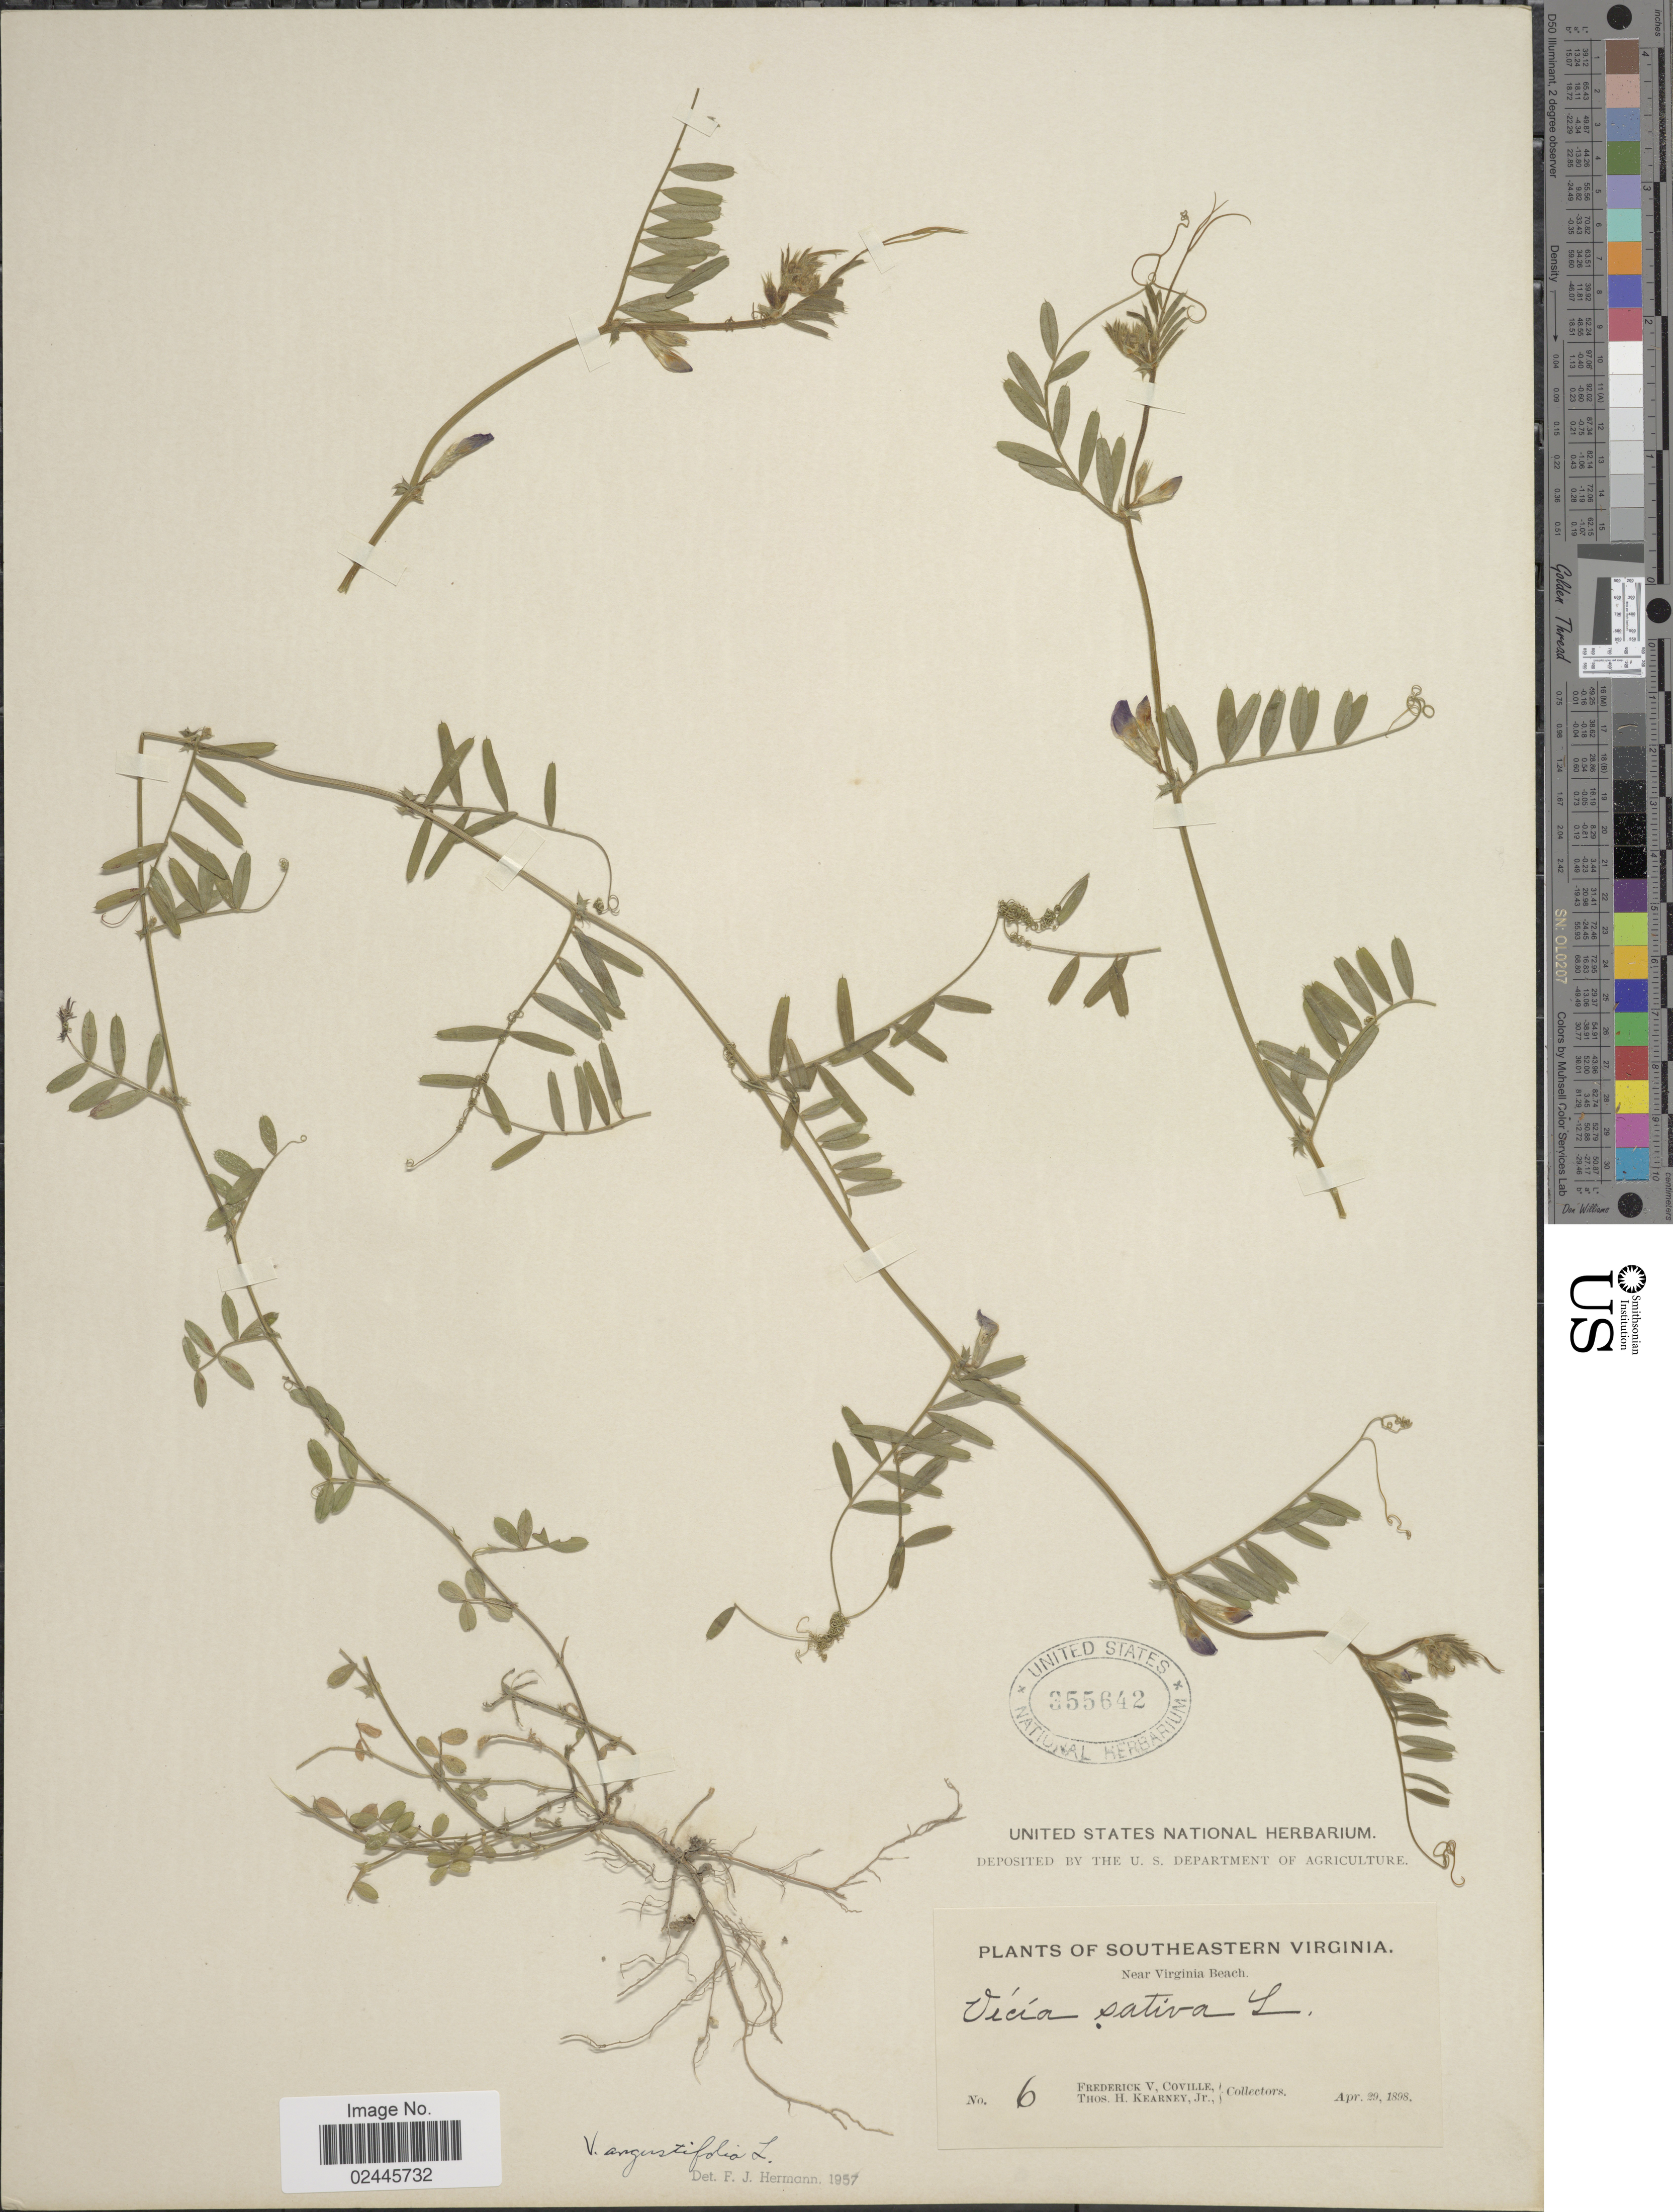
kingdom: Plantae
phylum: Tracheophyta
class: Magnoliopsida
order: Fabales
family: Fabaceae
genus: Vicia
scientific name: Vicia angustifolia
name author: L.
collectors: F. V. Coville & T. H. Kearney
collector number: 6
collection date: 1898-04-29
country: United States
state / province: Virginia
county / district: City of Virginia Beach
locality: Southeastern Virginia, Near Virginia Beach.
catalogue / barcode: US 355642